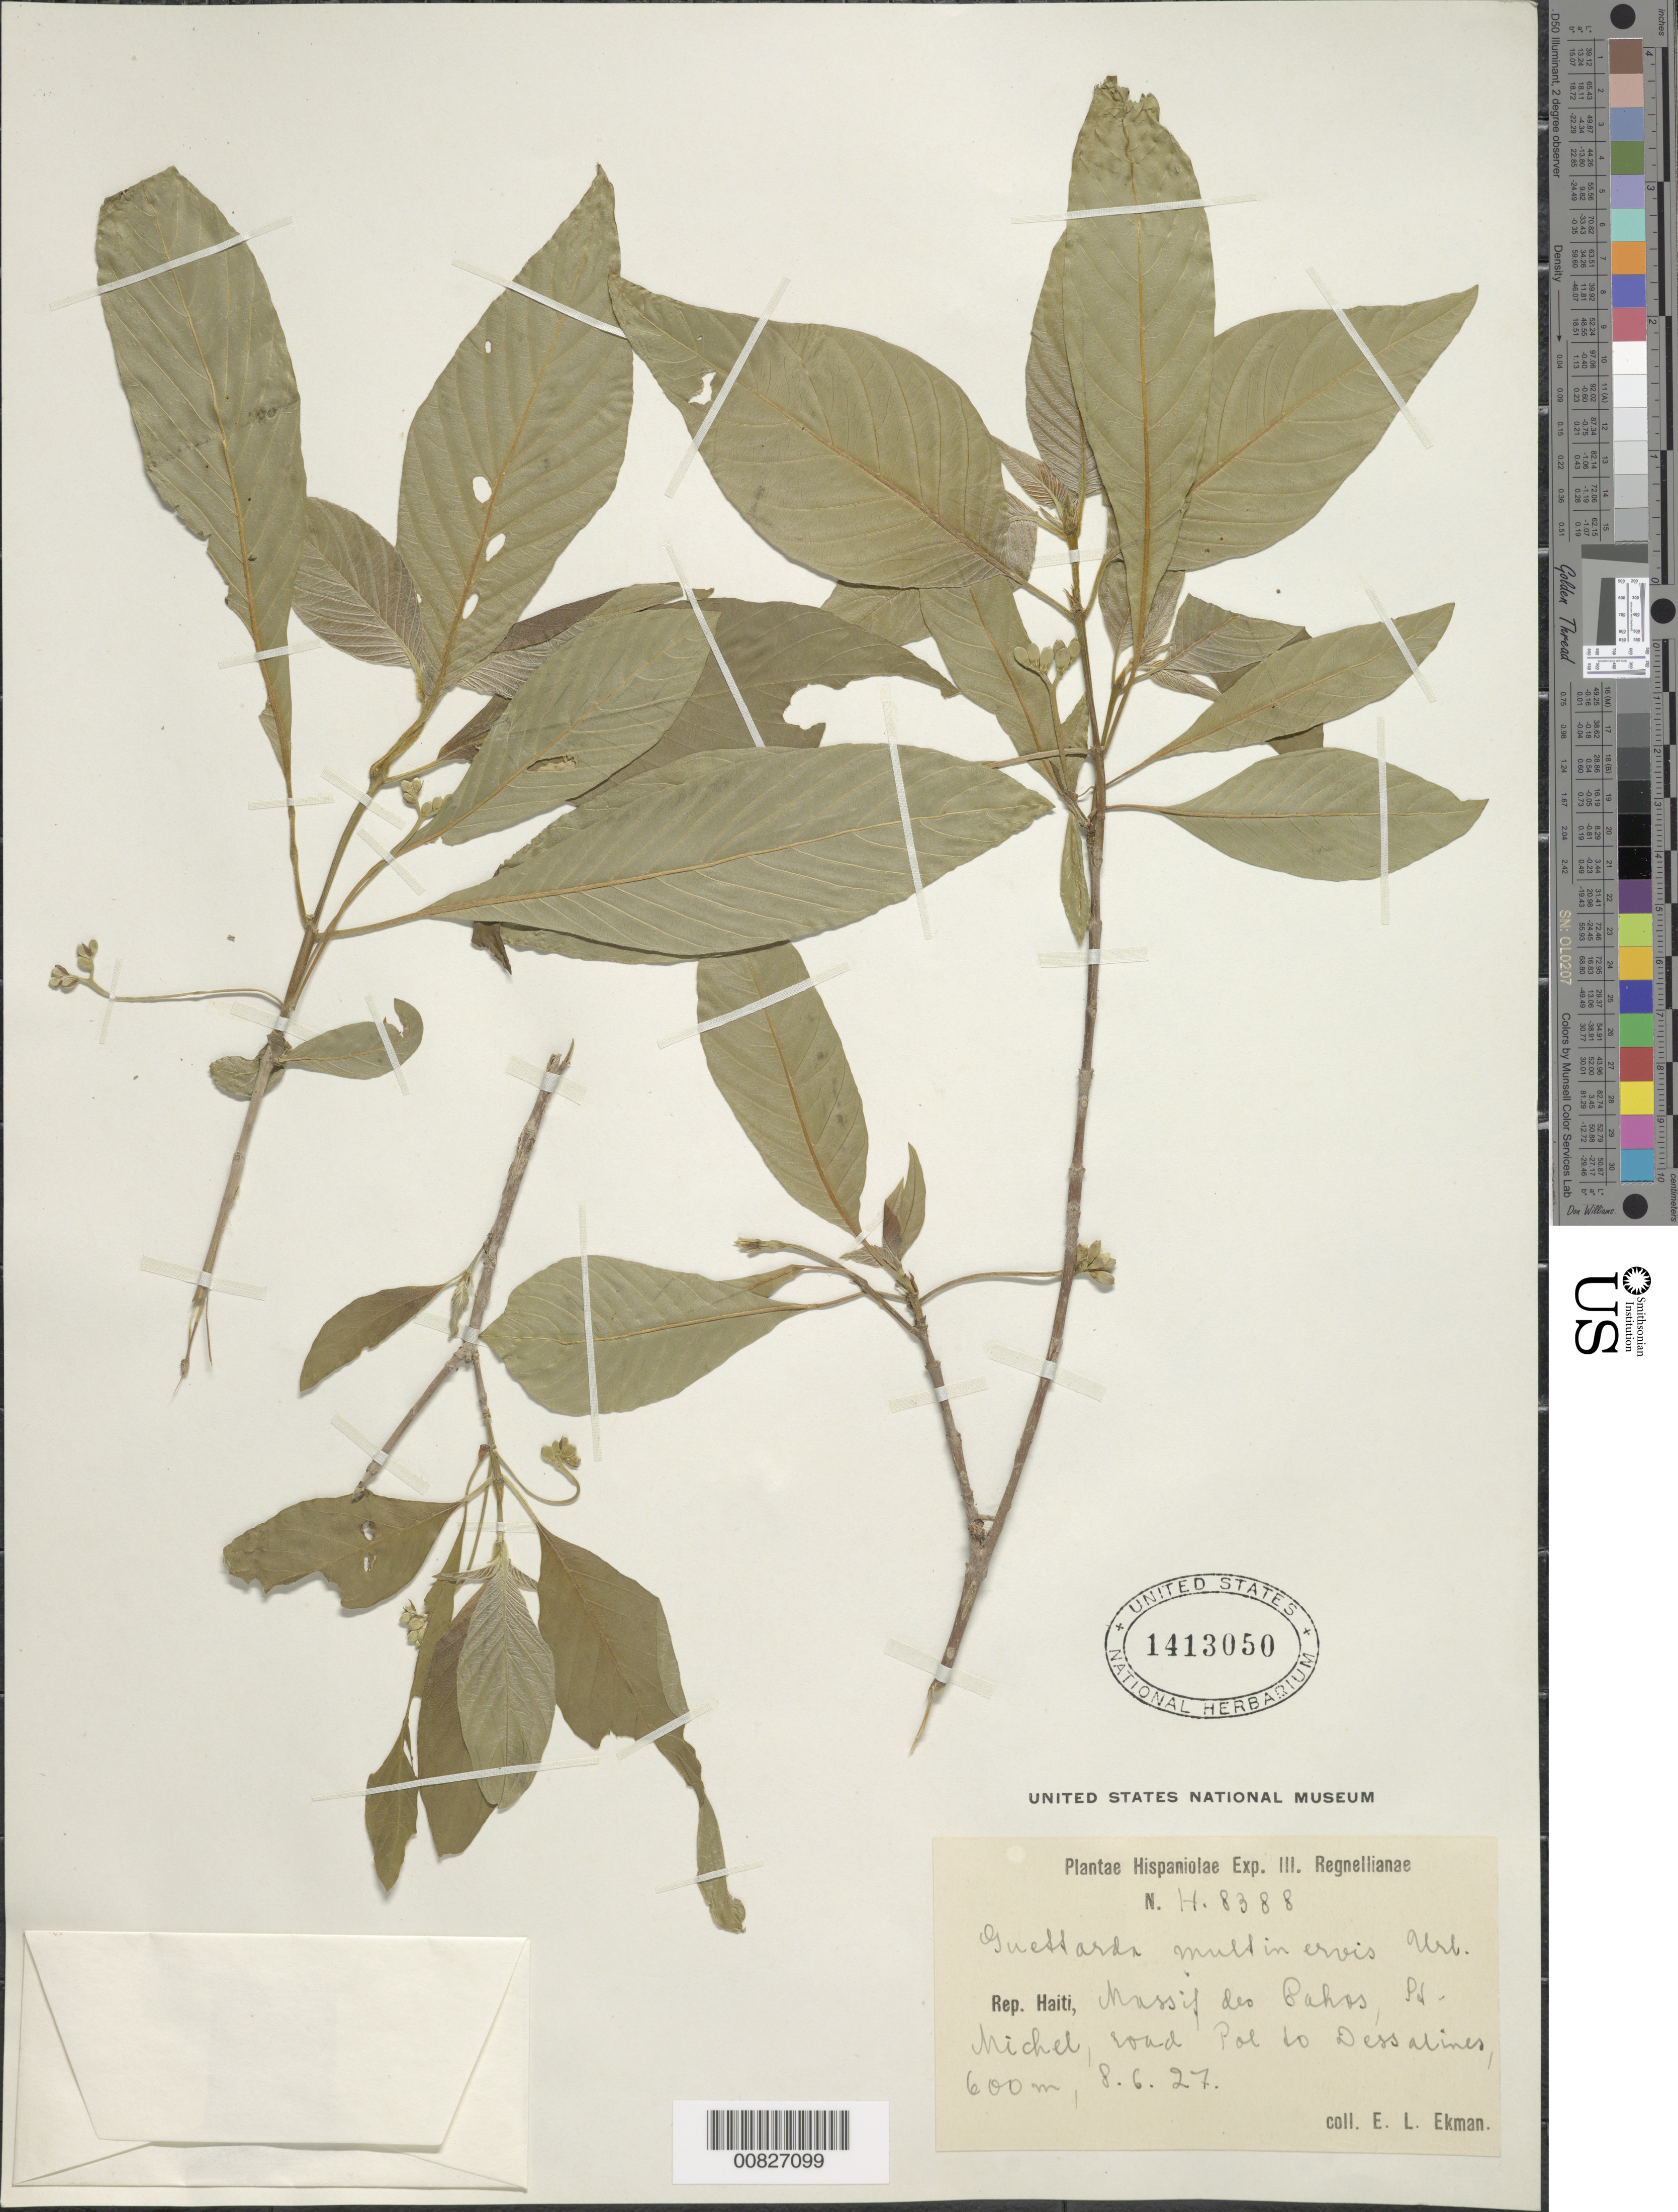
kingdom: Plantae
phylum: Tracheophyta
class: Magnoliopsida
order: Gentianales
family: Rubiaceae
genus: Guettarda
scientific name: Guettarda multinervis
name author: Urb.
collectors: E. L. Ekman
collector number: H 8388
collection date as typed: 08 Jun 1927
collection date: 1927-06-08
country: Haiti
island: Hispaniola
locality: Massif des Cahos, St. Michel, road Pol to Dessalines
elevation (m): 600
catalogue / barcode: US 1413050